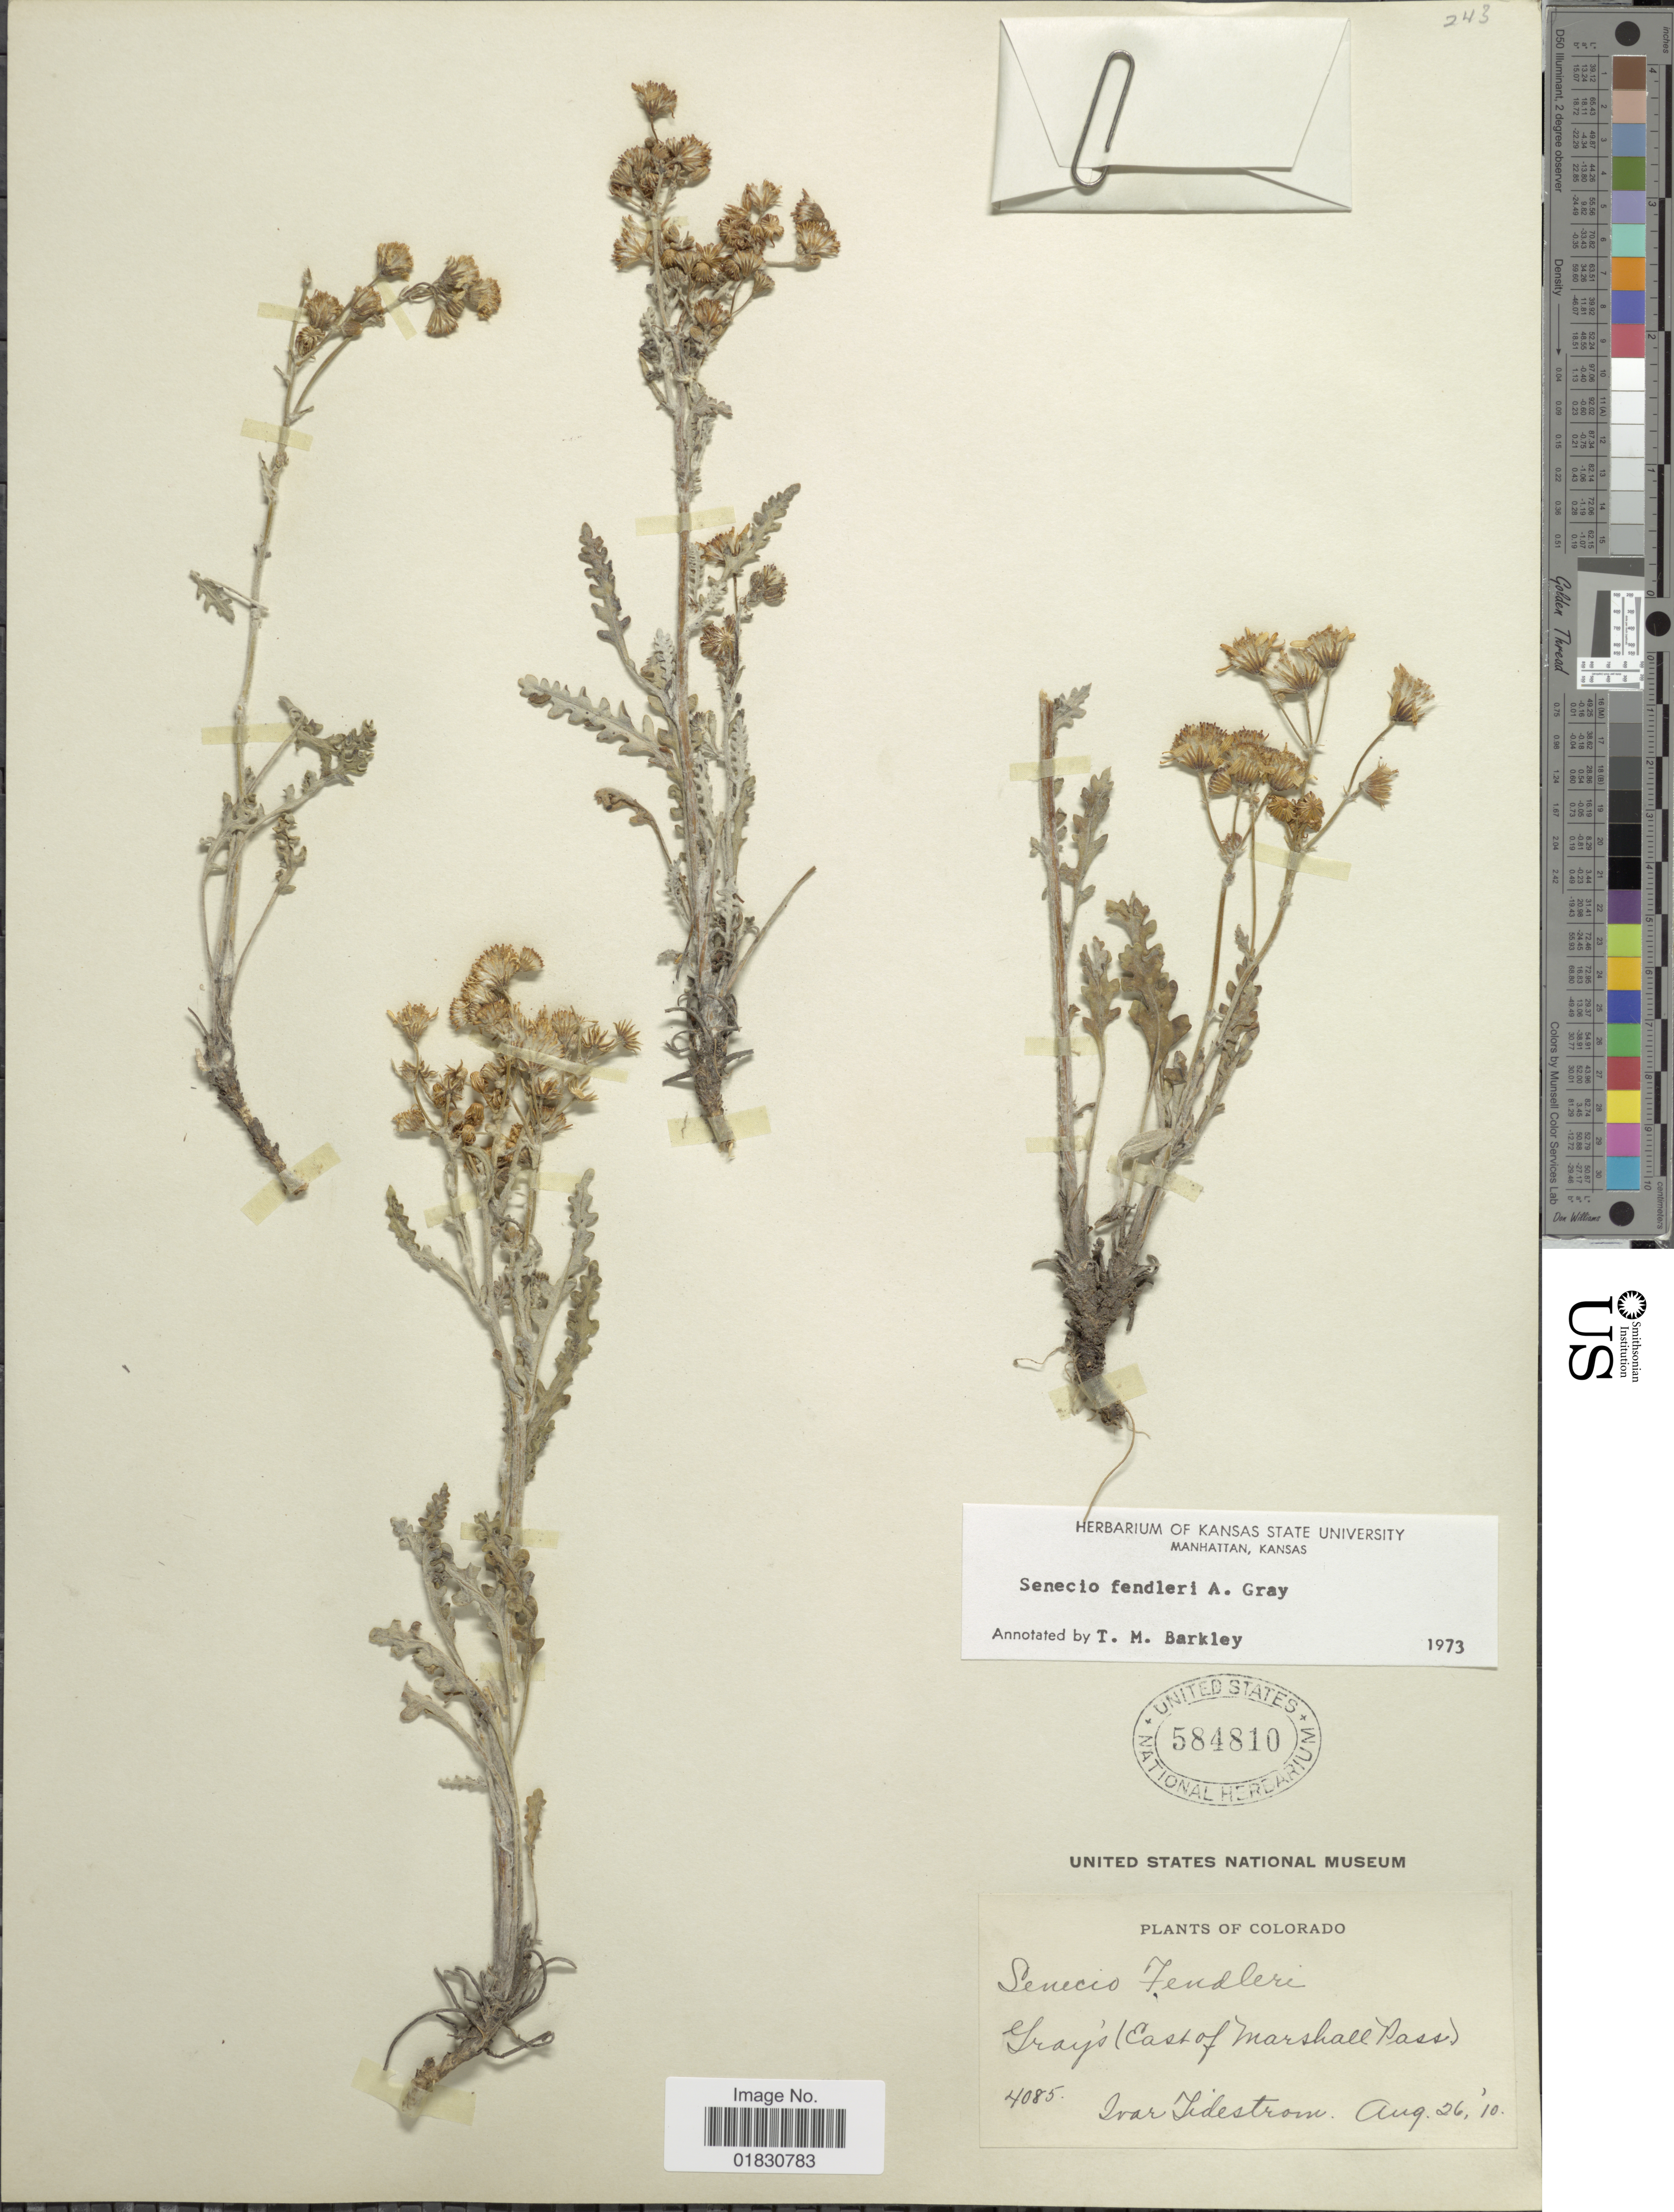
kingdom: Plantae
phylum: Tracheophyta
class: Magnoliopsida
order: Asterales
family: Asteraceae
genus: Packera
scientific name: Packera fendleri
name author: (A. Gray) W.A. Weber & Á. Löve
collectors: I. F. Tidestrom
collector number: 4085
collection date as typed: Transcribed d/m/y: 26/8/10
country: United States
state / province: Colorado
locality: Gray's (East of Marshall Pass)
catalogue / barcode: US 584810